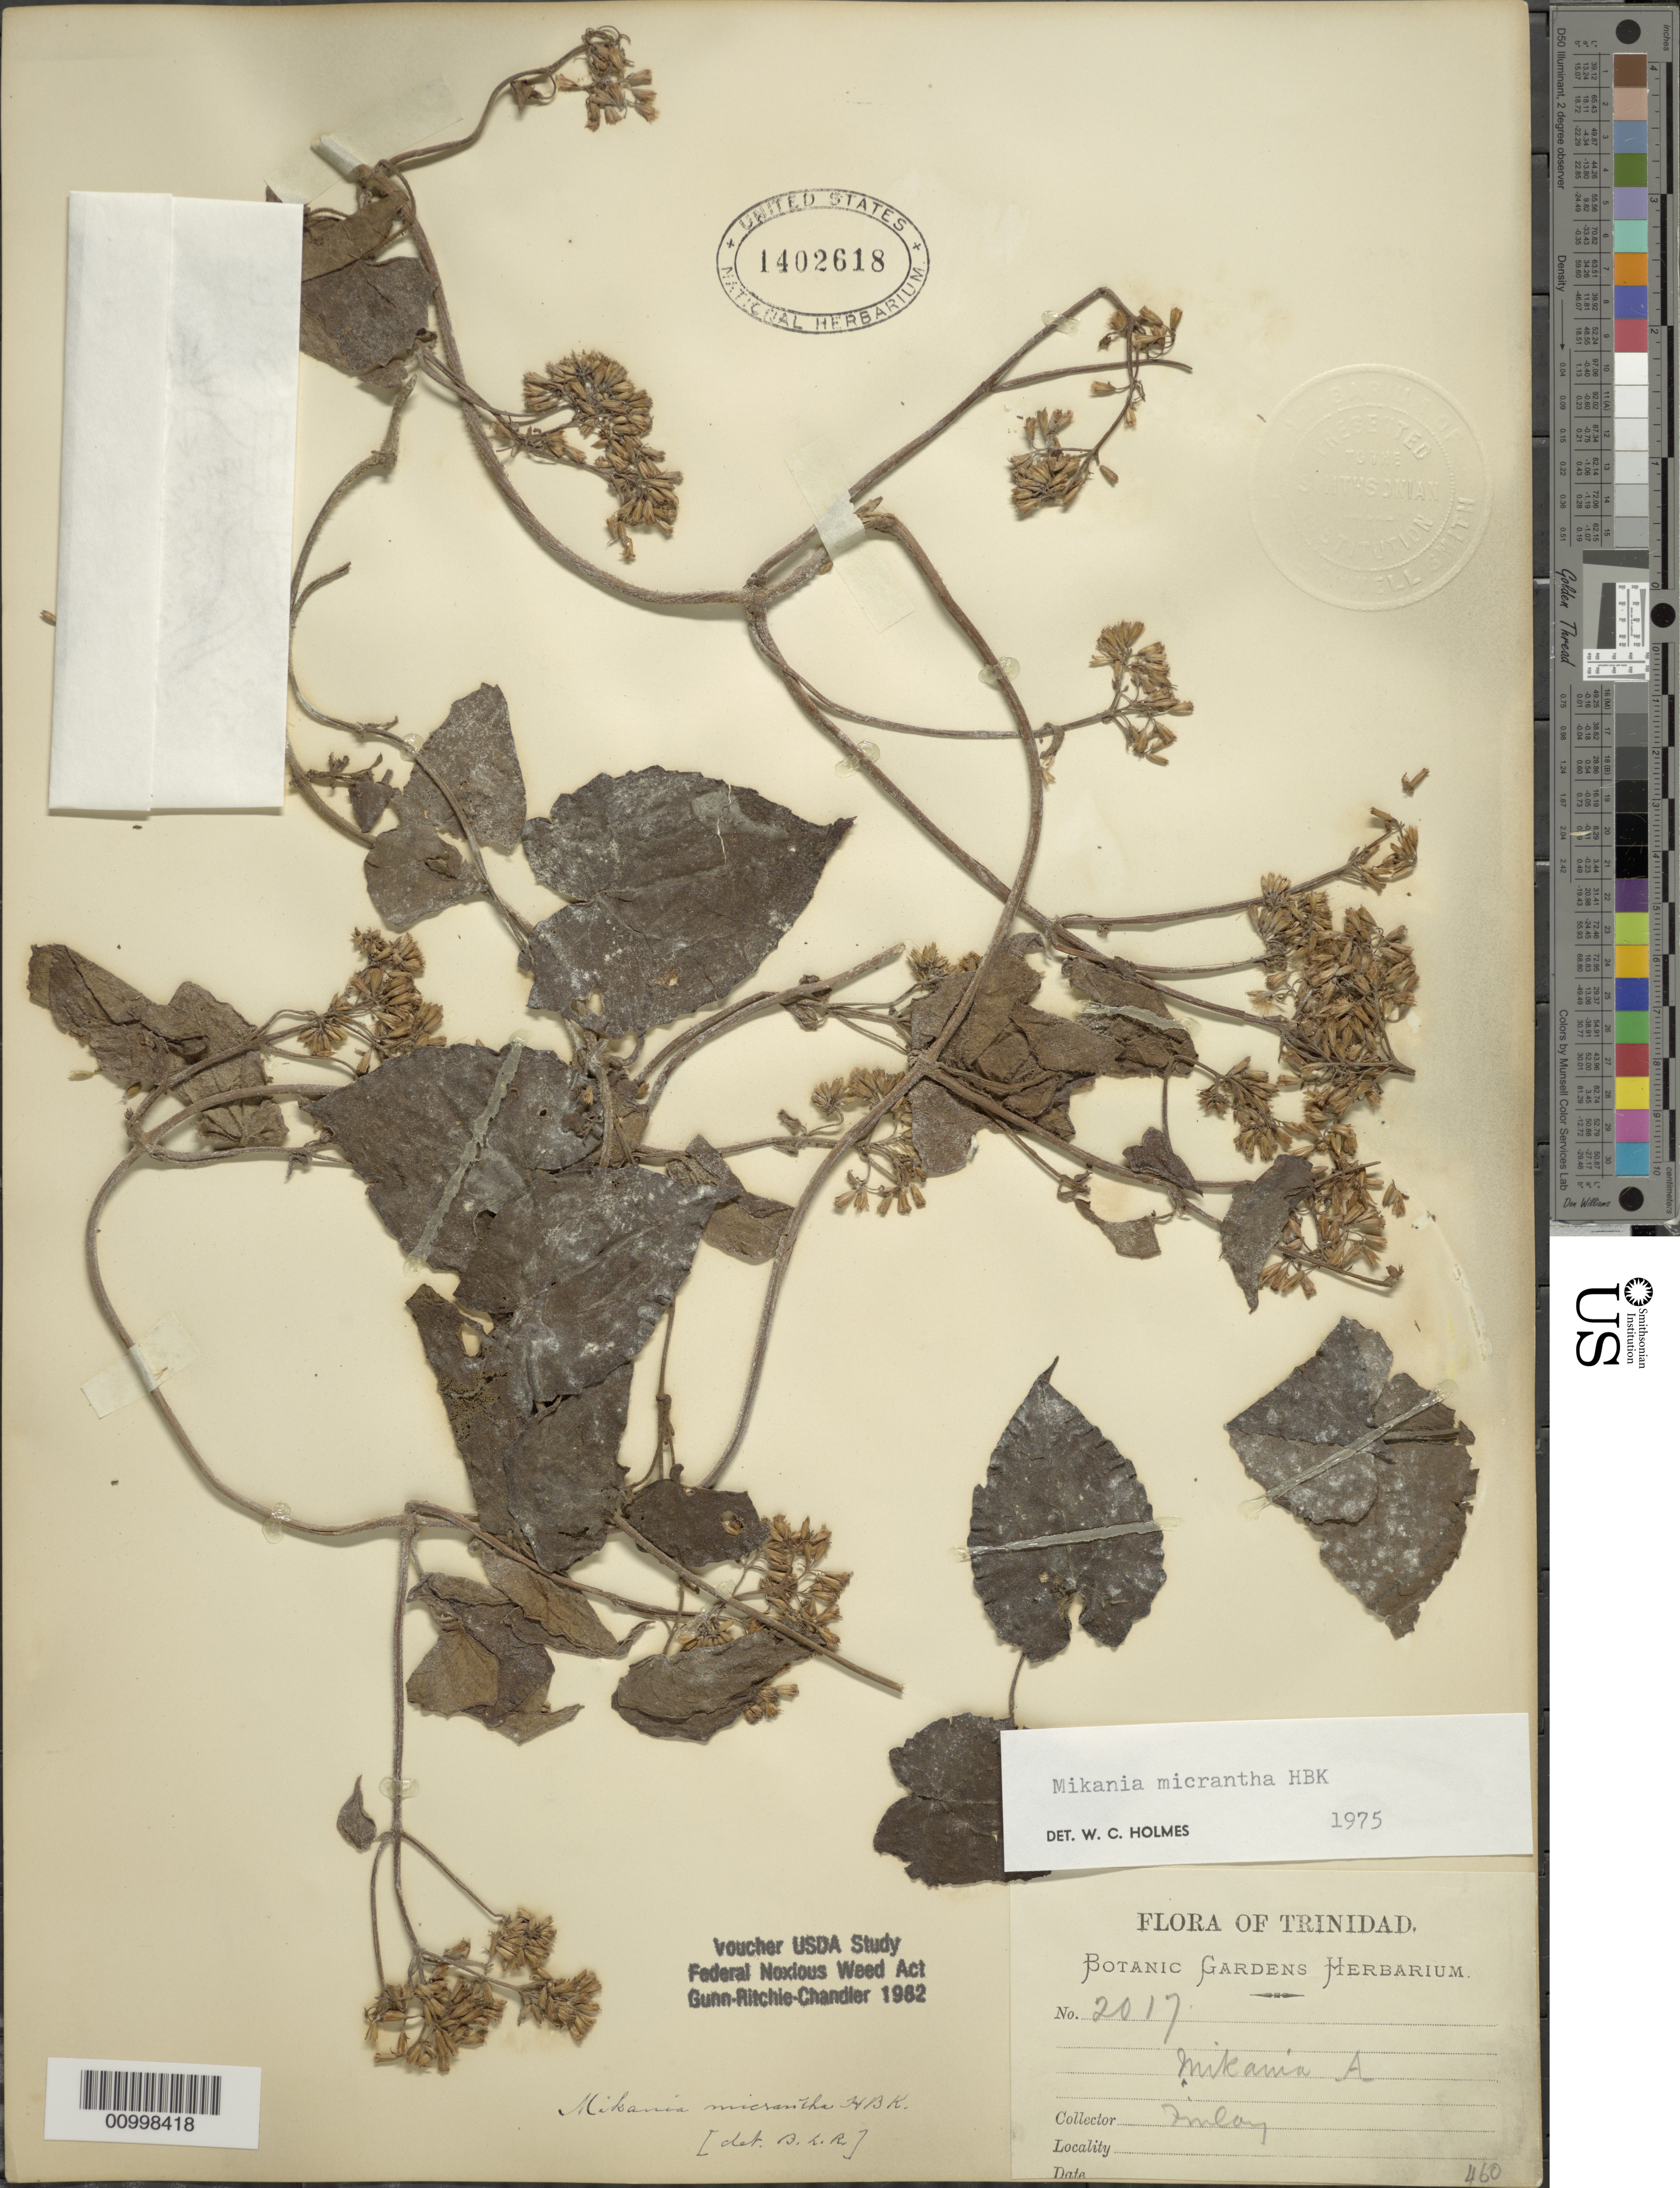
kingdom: Plantae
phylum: Tracheophyta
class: Magnoliopsida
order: Asterales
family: Asteraceae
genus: Mikania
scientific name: Mikania micrantha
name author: Kunth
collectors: Botanic Gardens Herbarium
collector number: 2017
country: Trinidad and Tobago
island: Trinidad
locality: Finlay?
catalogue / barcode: US 1402618